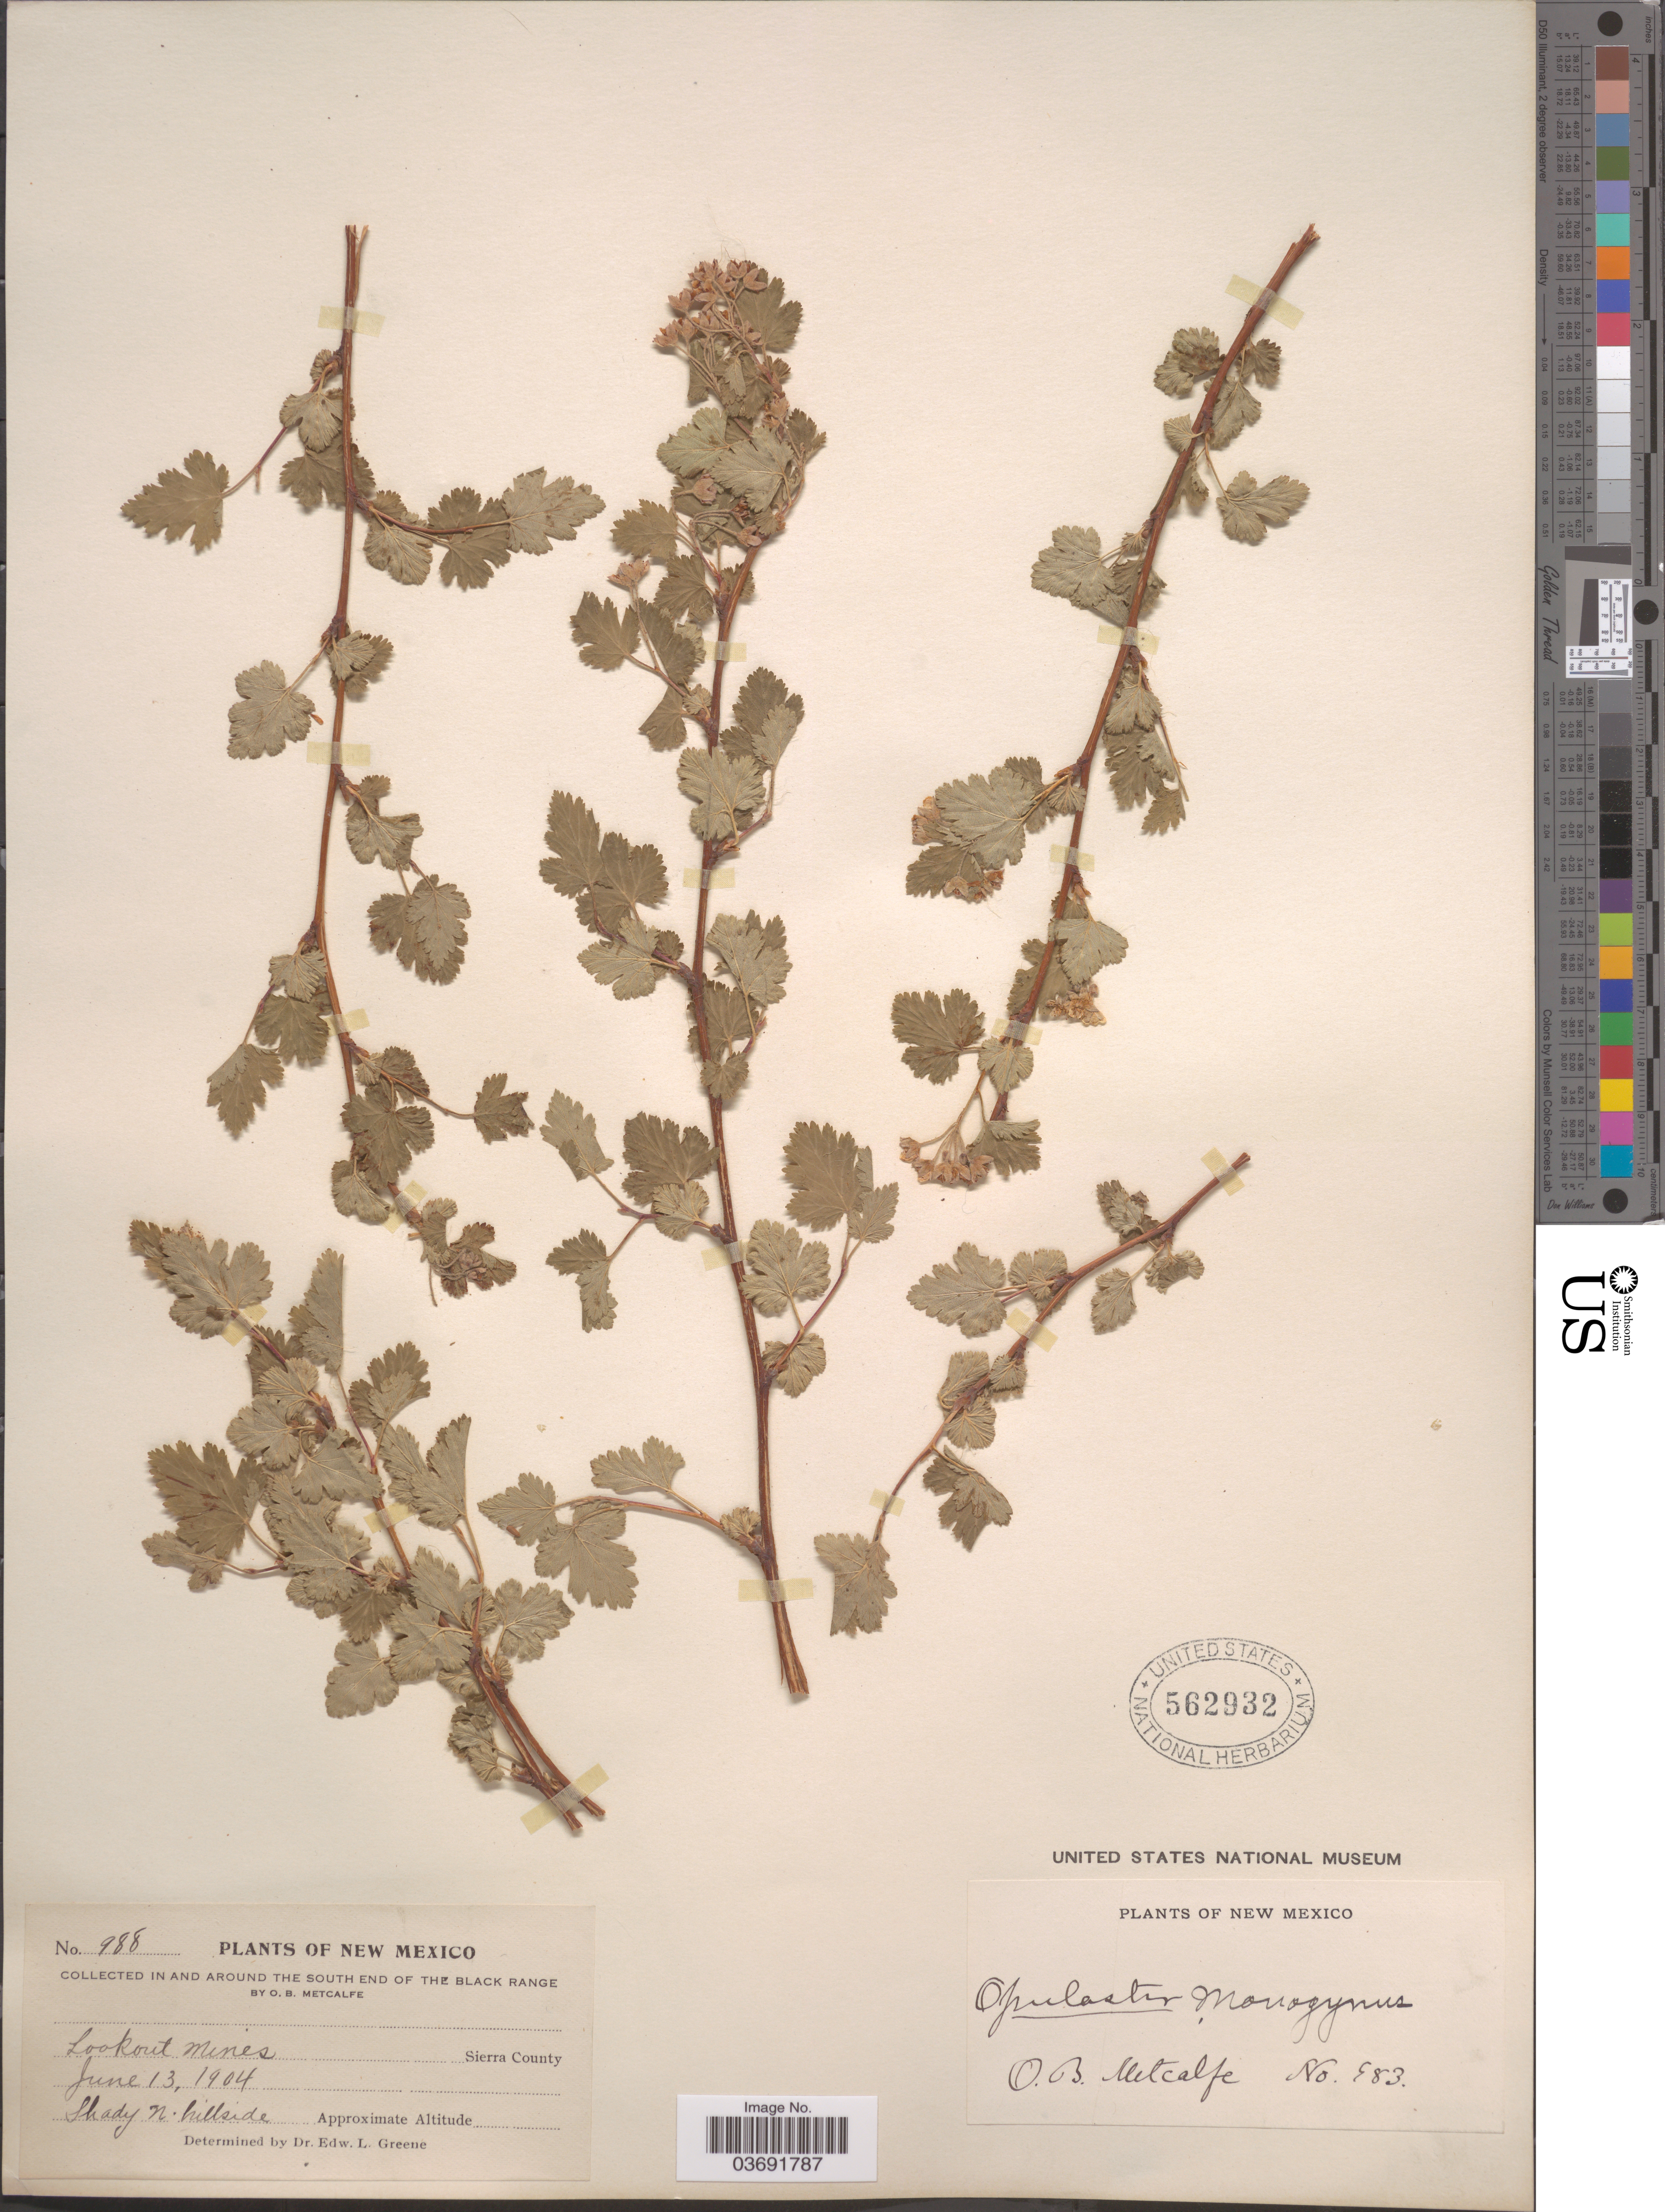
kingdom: Plantae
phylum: Tracheophyta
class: Magnoliopsida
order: Rosales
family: Rosaceae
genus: Physocarpus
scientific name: Physocarpus monogynus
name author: (Torr.) J.M. Coult.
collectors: O. B. Metcalfe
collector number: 988/983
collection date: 1904-06-13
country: United States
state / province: New Mexico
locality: In and around the south end of The Black Range. Lookout Mines. Sierra County.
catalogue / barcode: US 562932